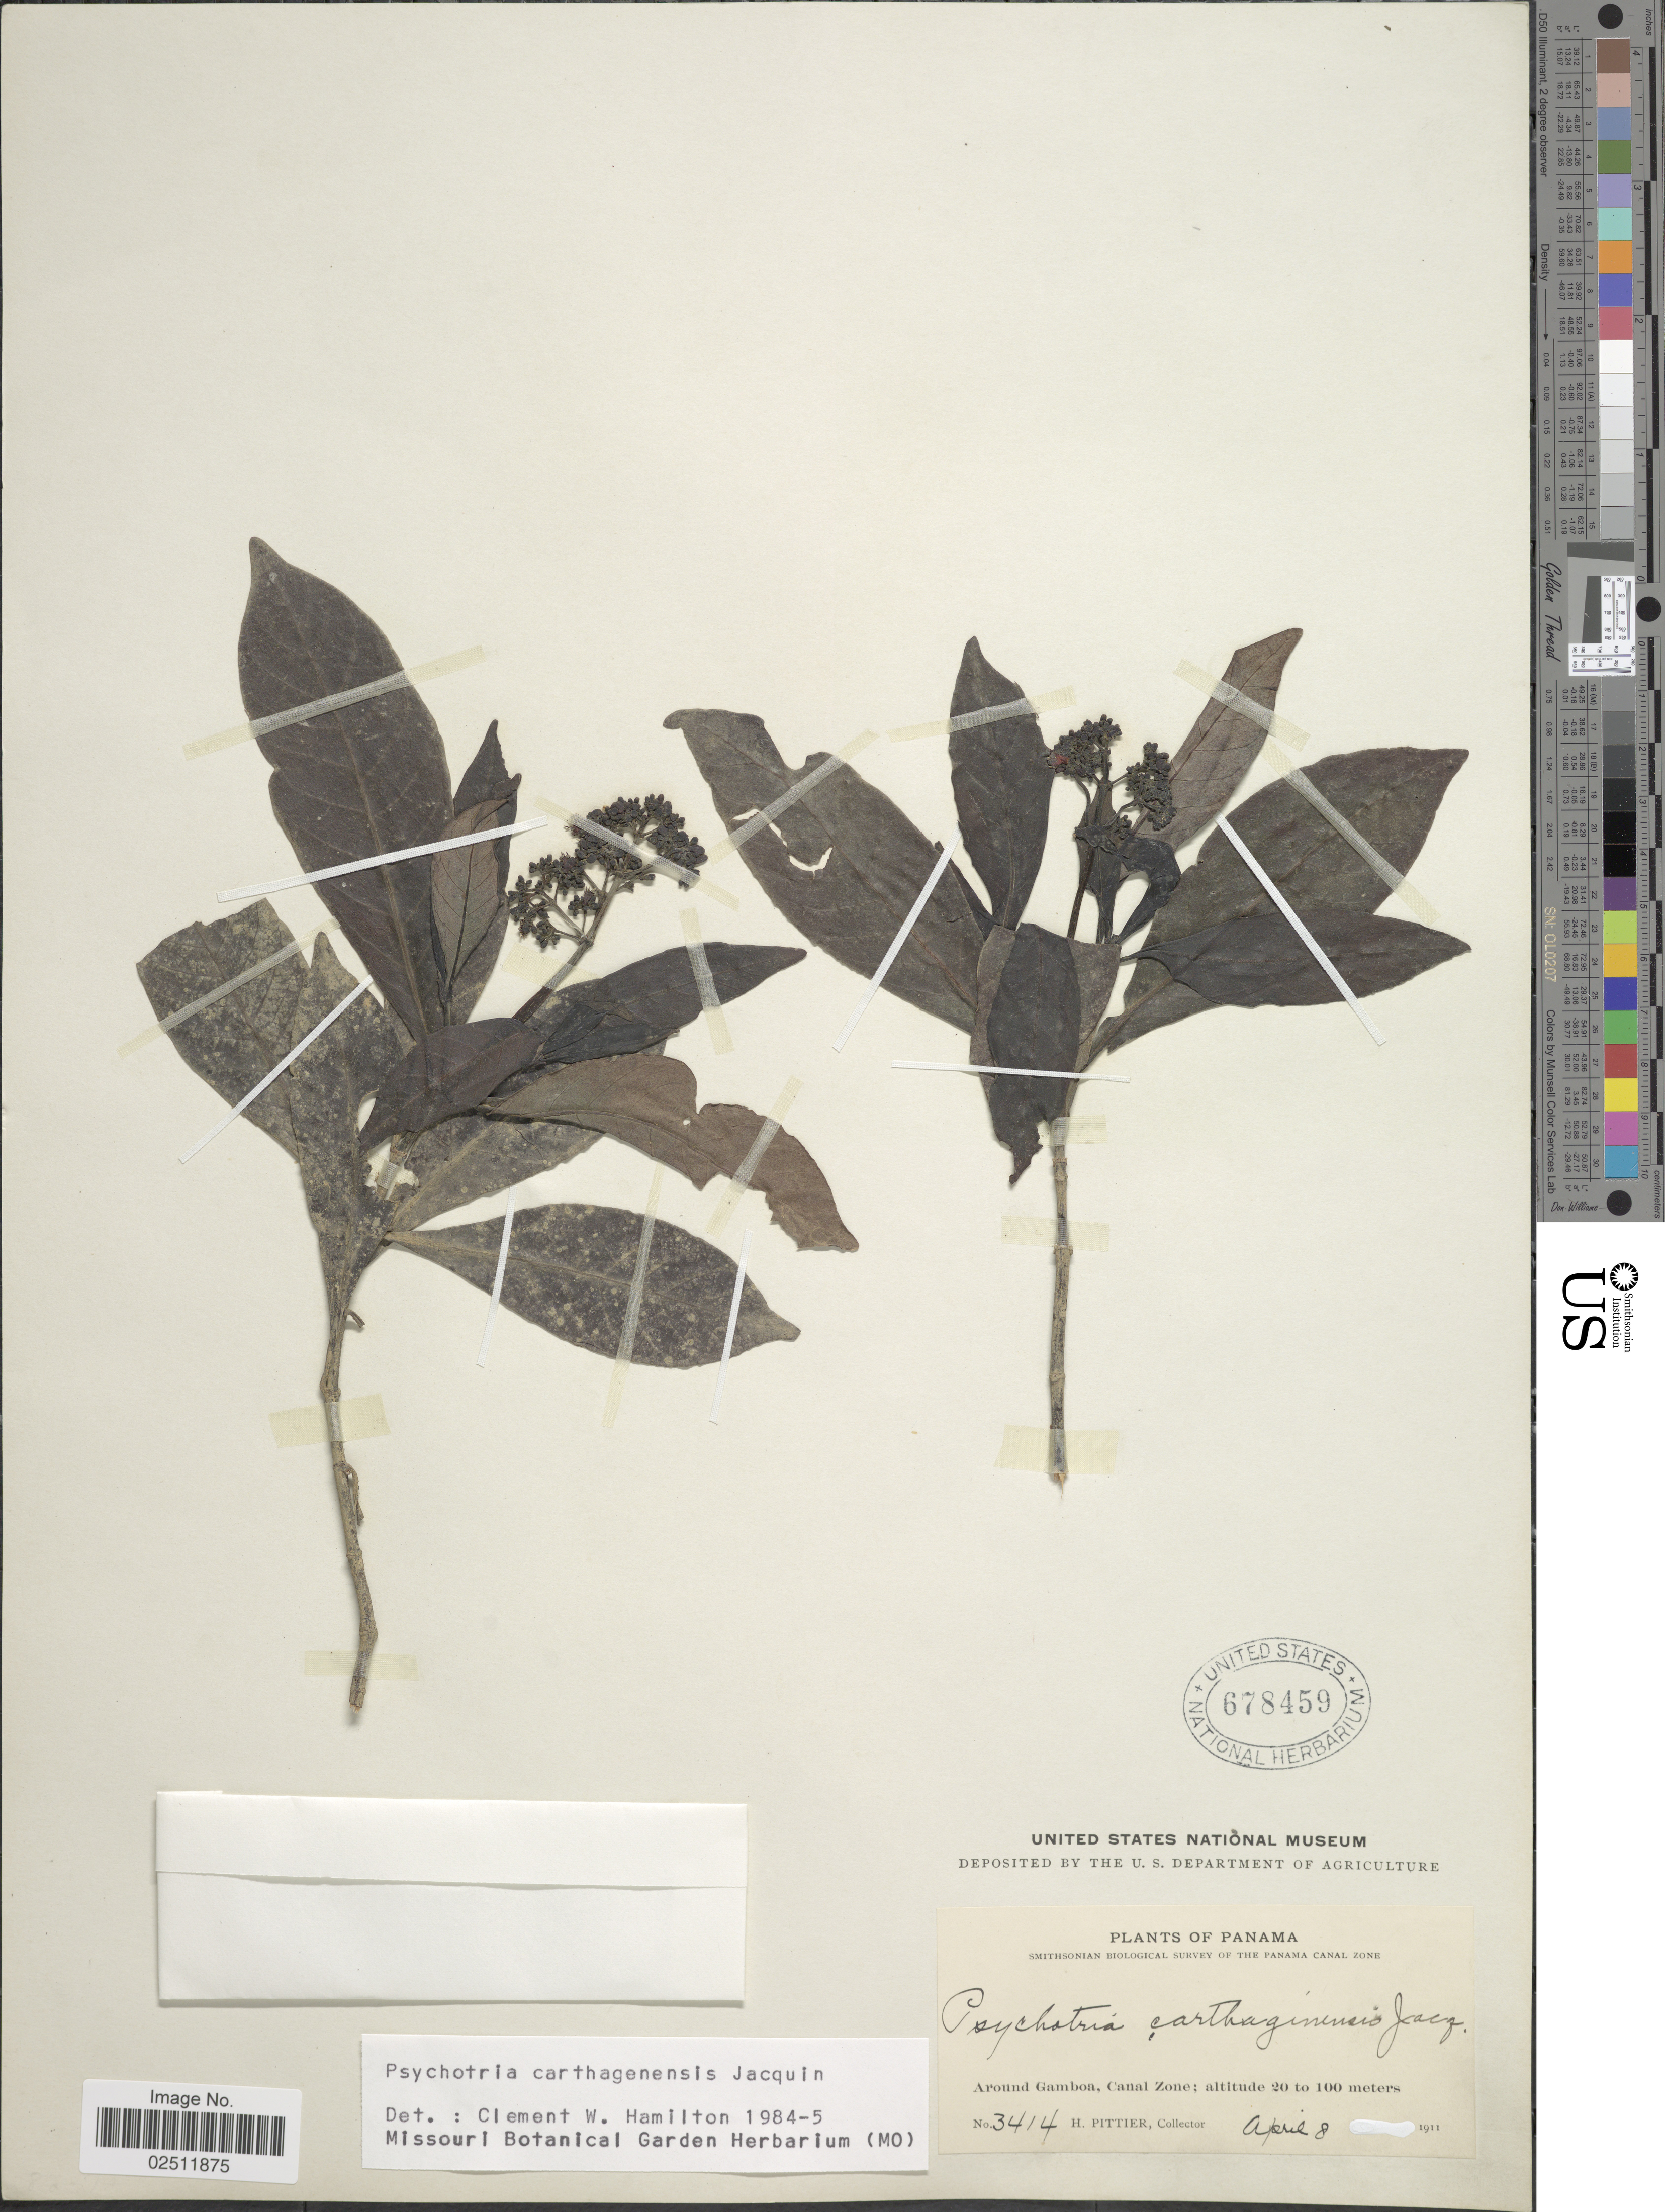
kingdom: Plantae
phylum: Tracheophyta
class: Magnoliopsida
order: Gentianales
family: Rubiaceae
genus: Psychotria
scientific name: Psychotria carthagenensis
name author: Jacq.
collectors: H. F. Pittier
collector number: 3414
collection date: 1911-04-08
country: Panama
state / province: Colón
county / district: Canal Zone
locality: Panama Canal Zone. Around Gamboa, Canal Zone.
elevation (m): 20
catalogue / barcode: US 678459